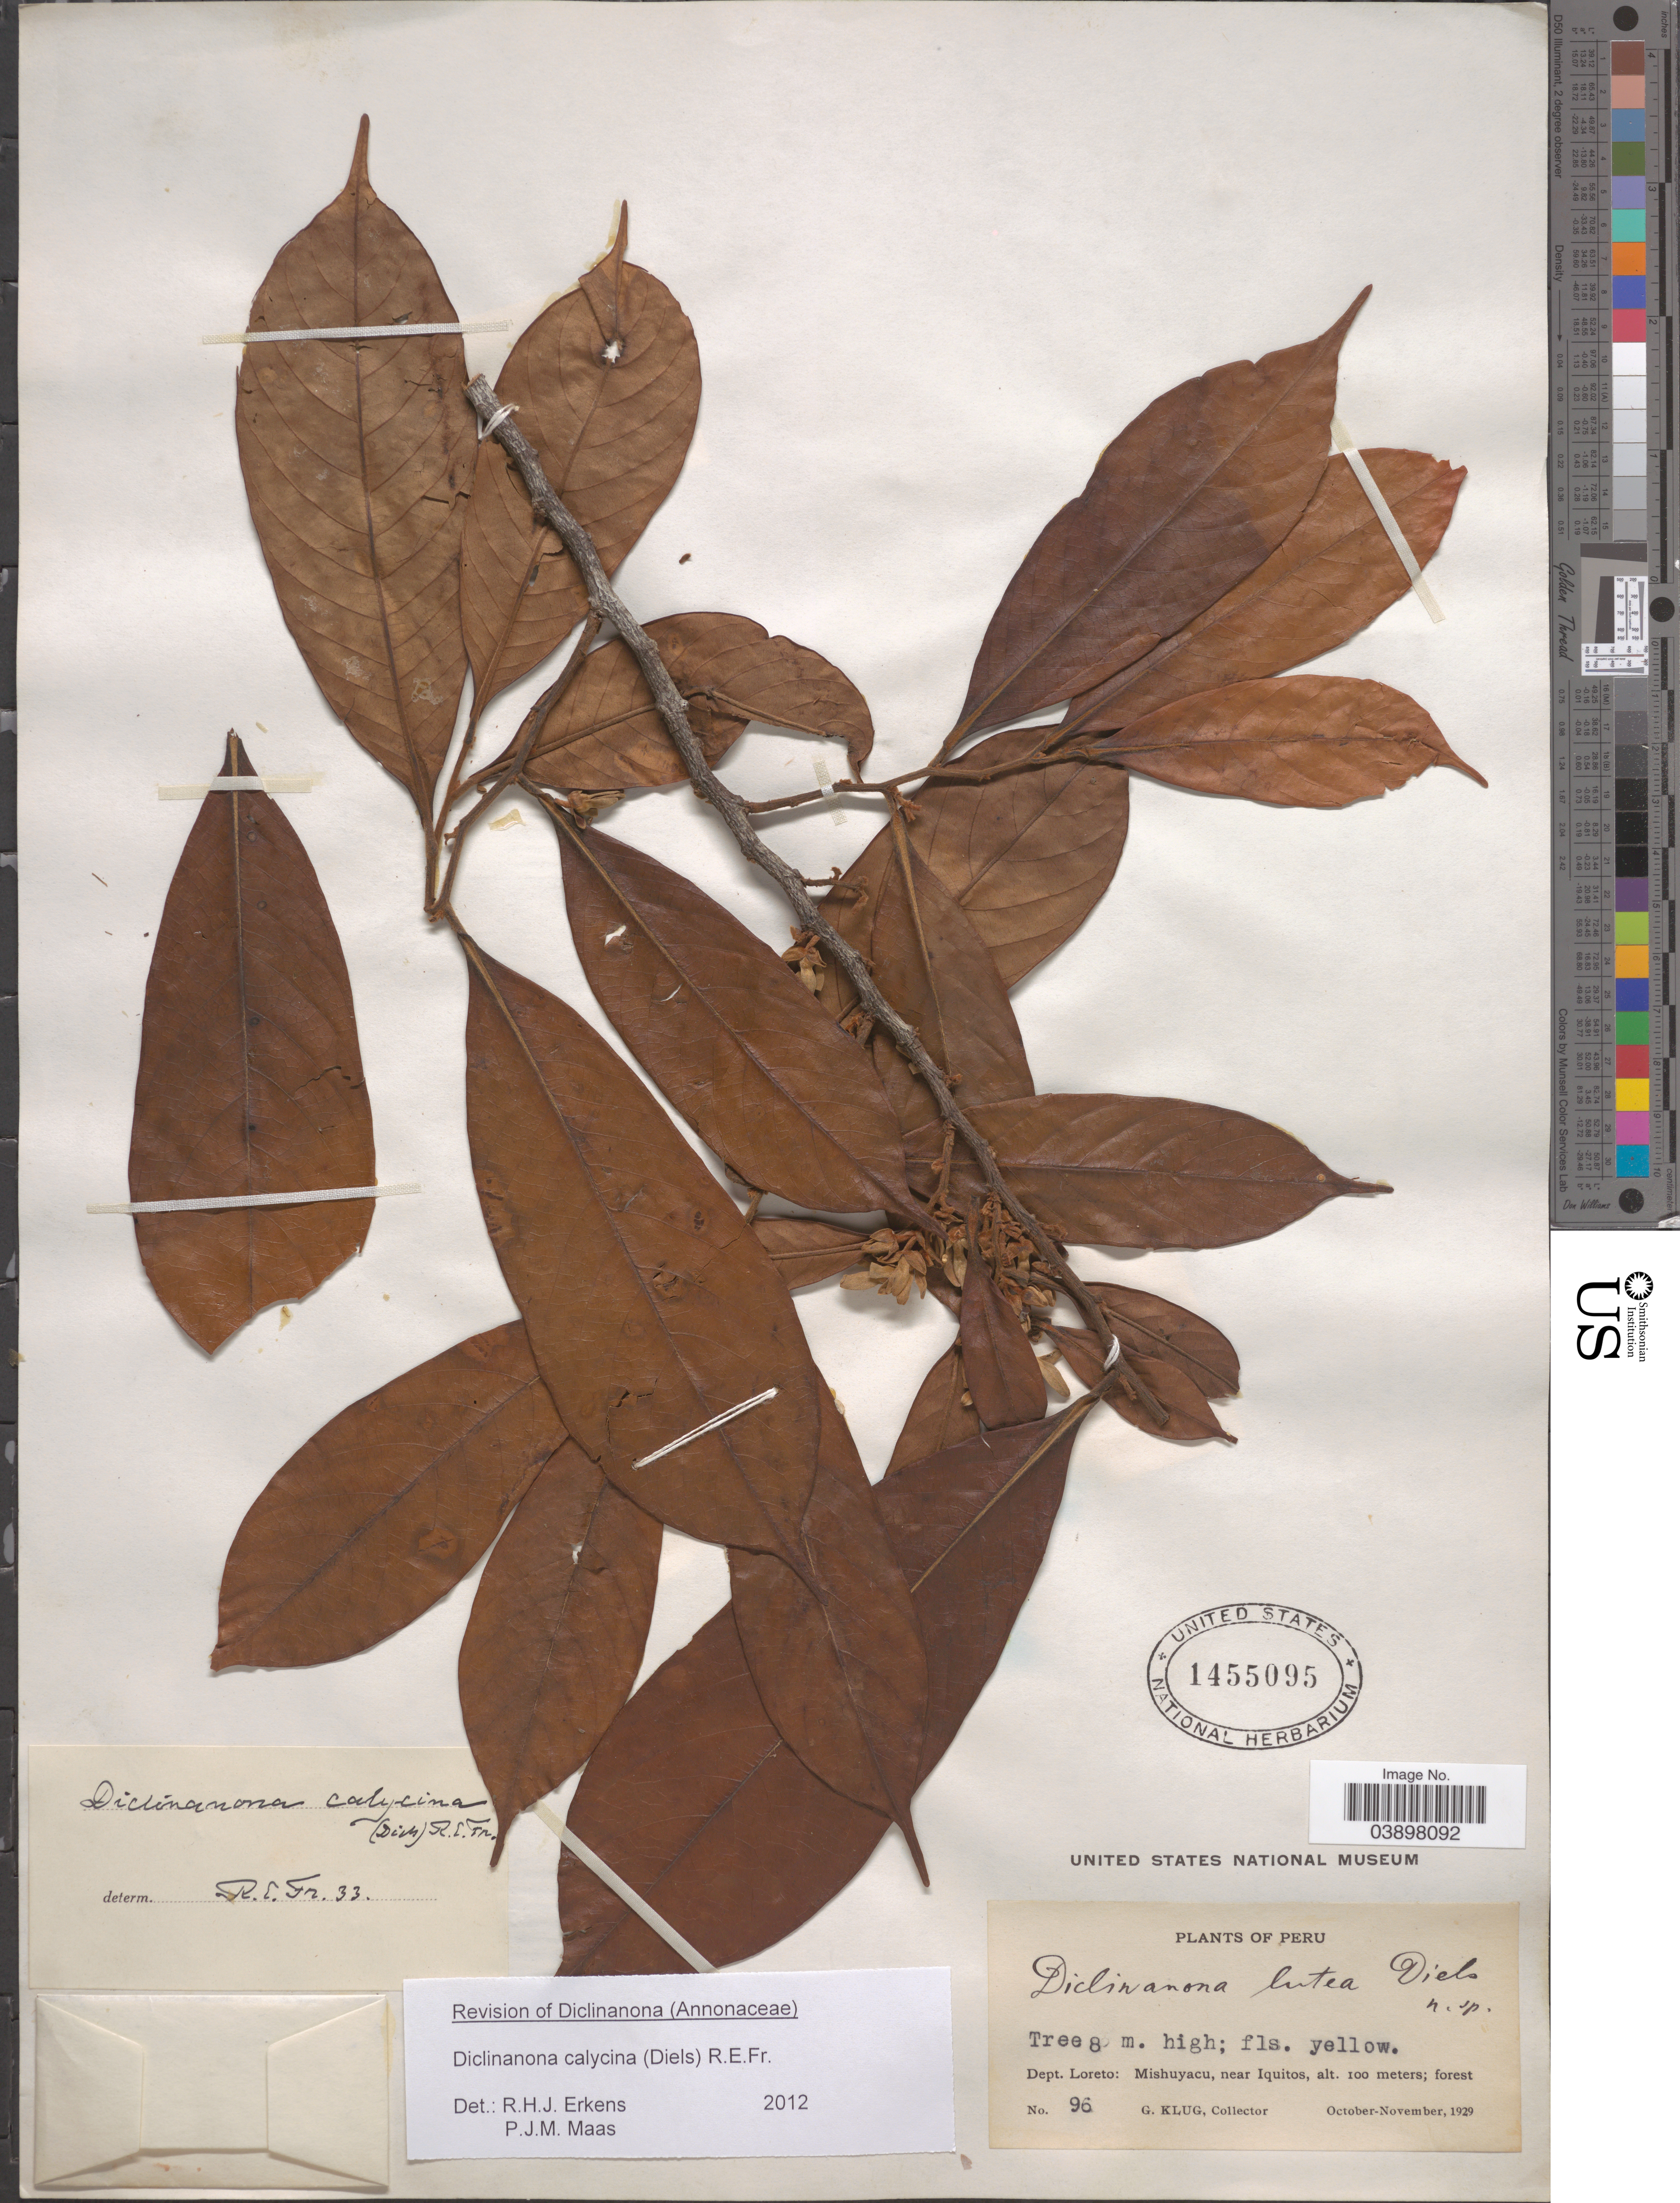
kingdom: Plantae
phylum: Tracheophyta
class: Magnoliopsida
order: Magnoliales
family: Annonaceae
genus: Diclinanona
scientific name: Diclinanona calycina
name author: (Diels) R.E. Fr.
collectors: G. Klug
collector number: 96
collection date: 1929-10/1929-11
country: Peru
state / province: Loreto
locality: Dept. Loreto: Mishuyacu, near Iquitos.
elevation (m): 100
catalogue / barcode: US 1455095